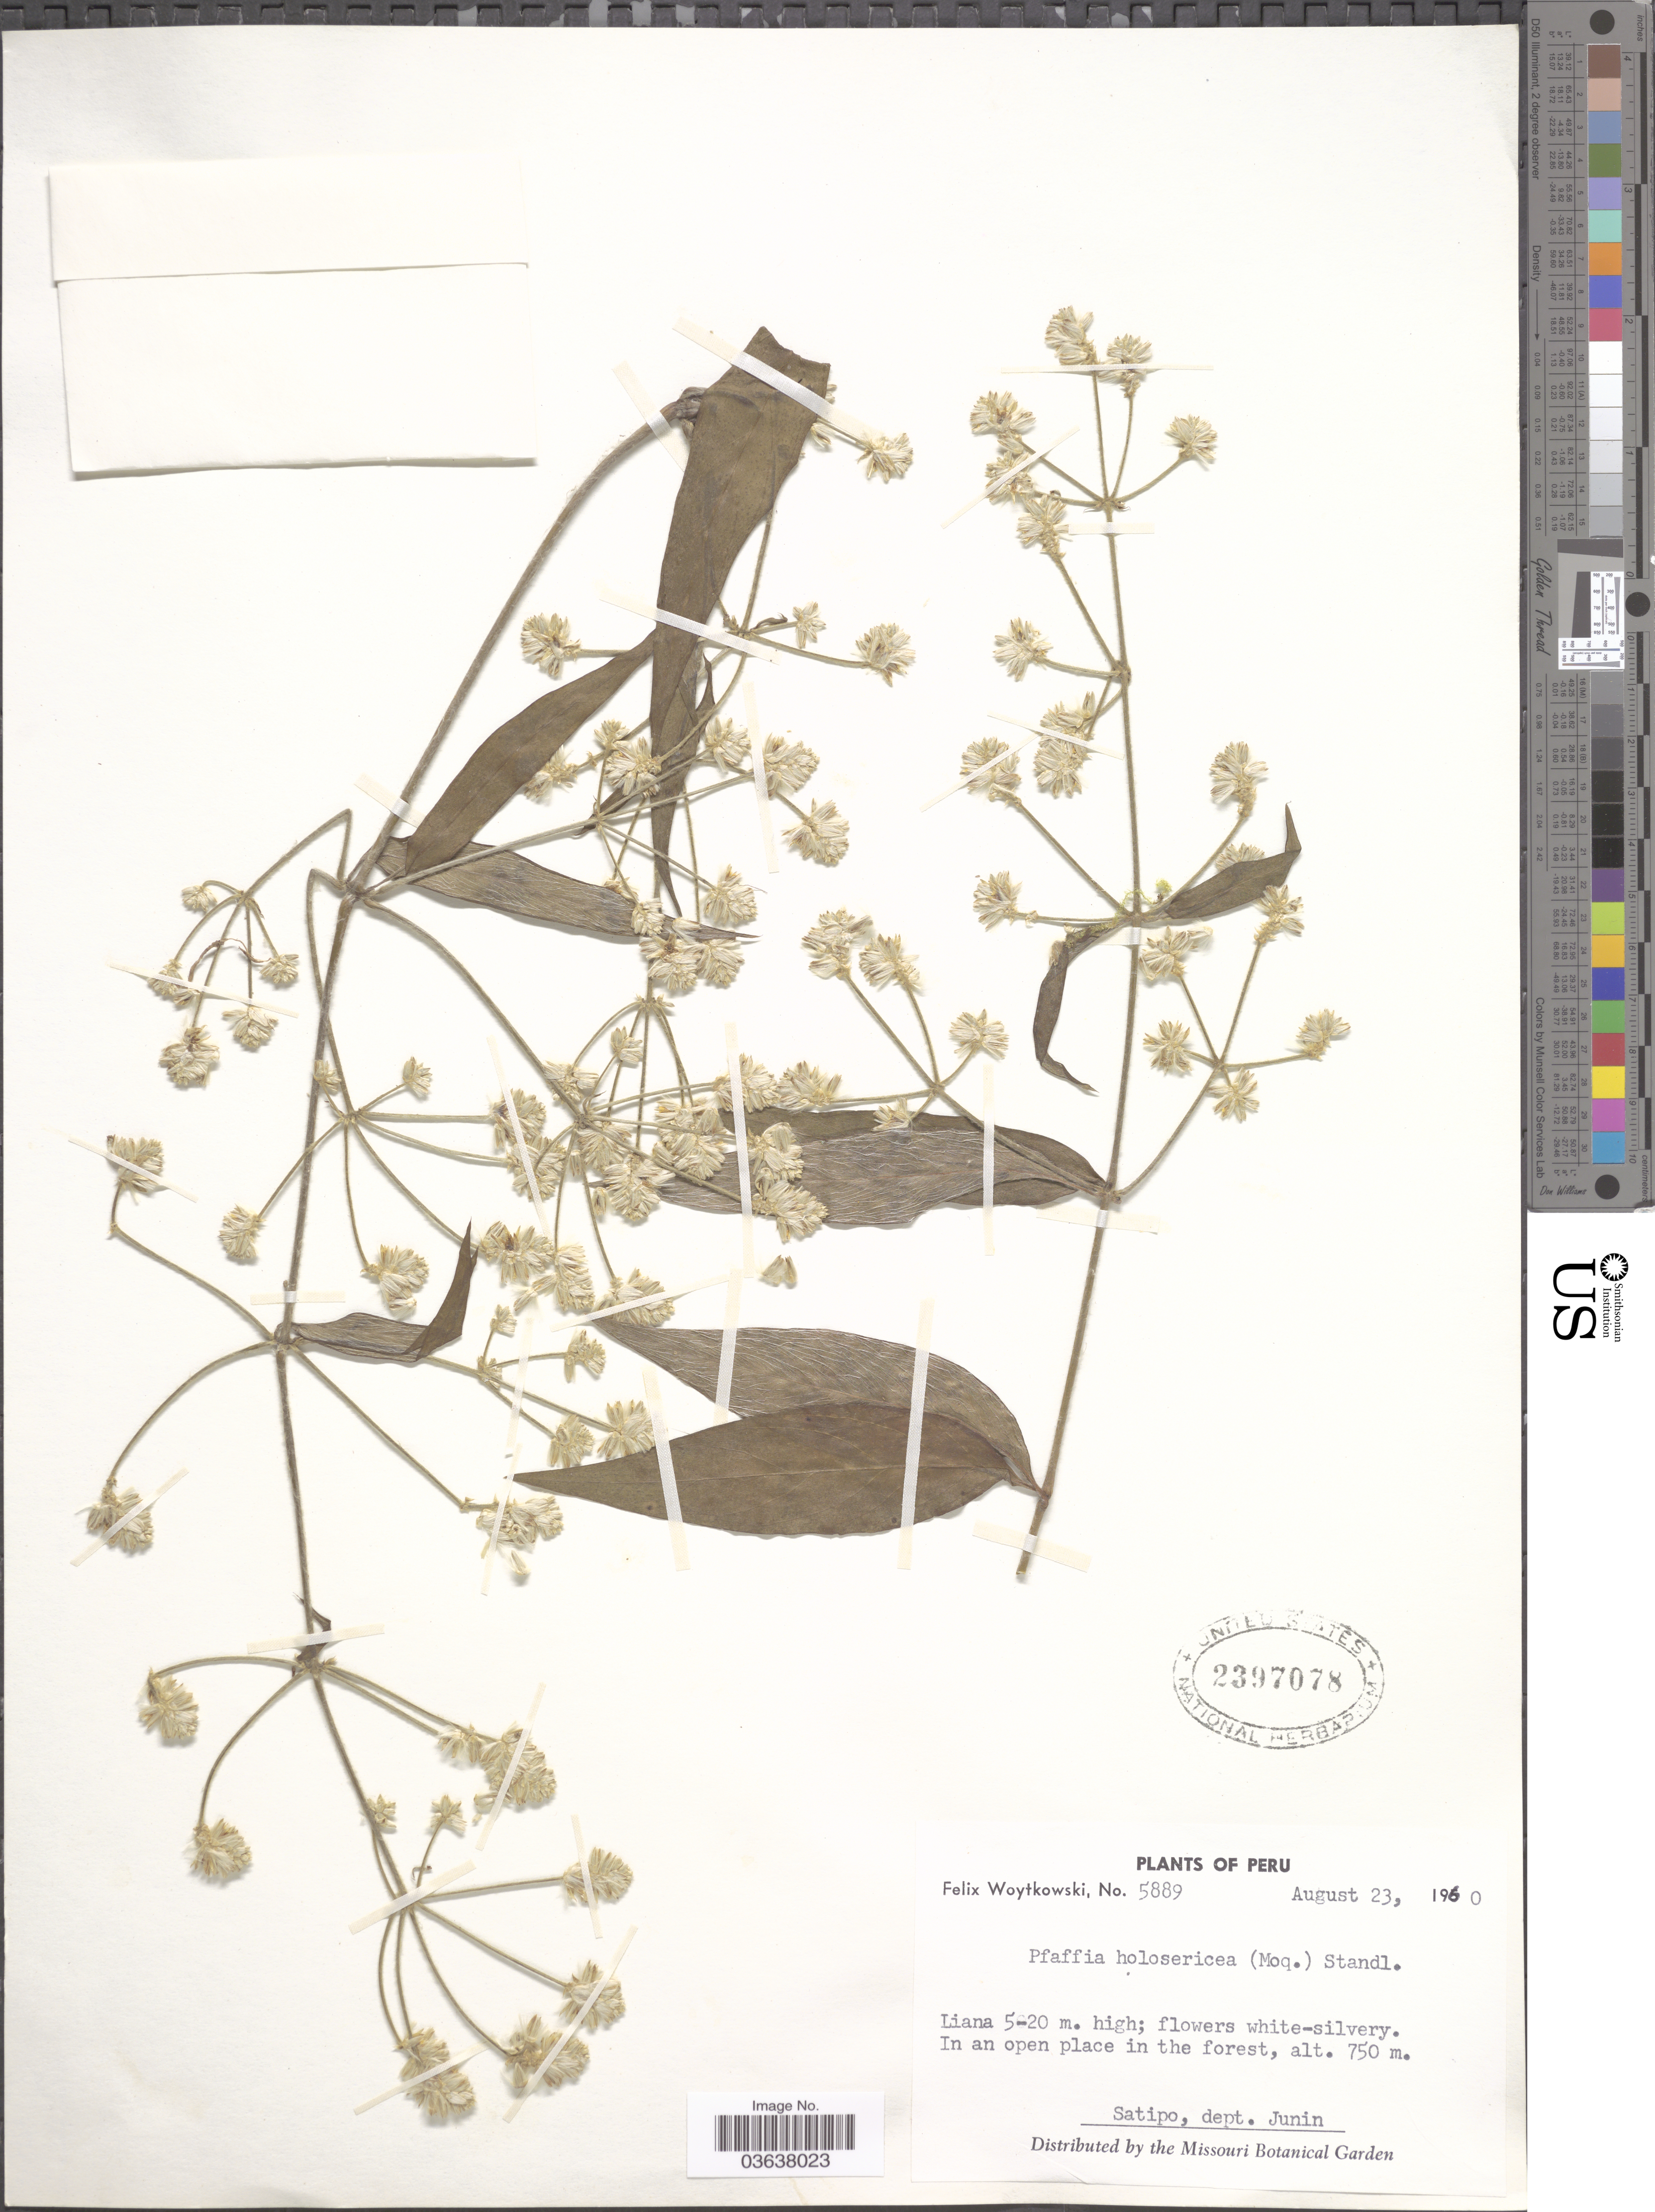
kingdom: Plantae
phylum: Tracheophyta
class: Magnoliopsida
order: Caryophyllales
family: Amaranthaceae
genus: Gomphrena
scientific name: Gomphrena holosericea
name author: (Mart.) Moq.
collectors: F. Woytkowski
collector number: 5889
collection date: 1960-08-23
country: Peru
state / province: Junín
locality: Satipo, dept. Junin.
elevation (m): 750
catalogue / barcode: US 2397078